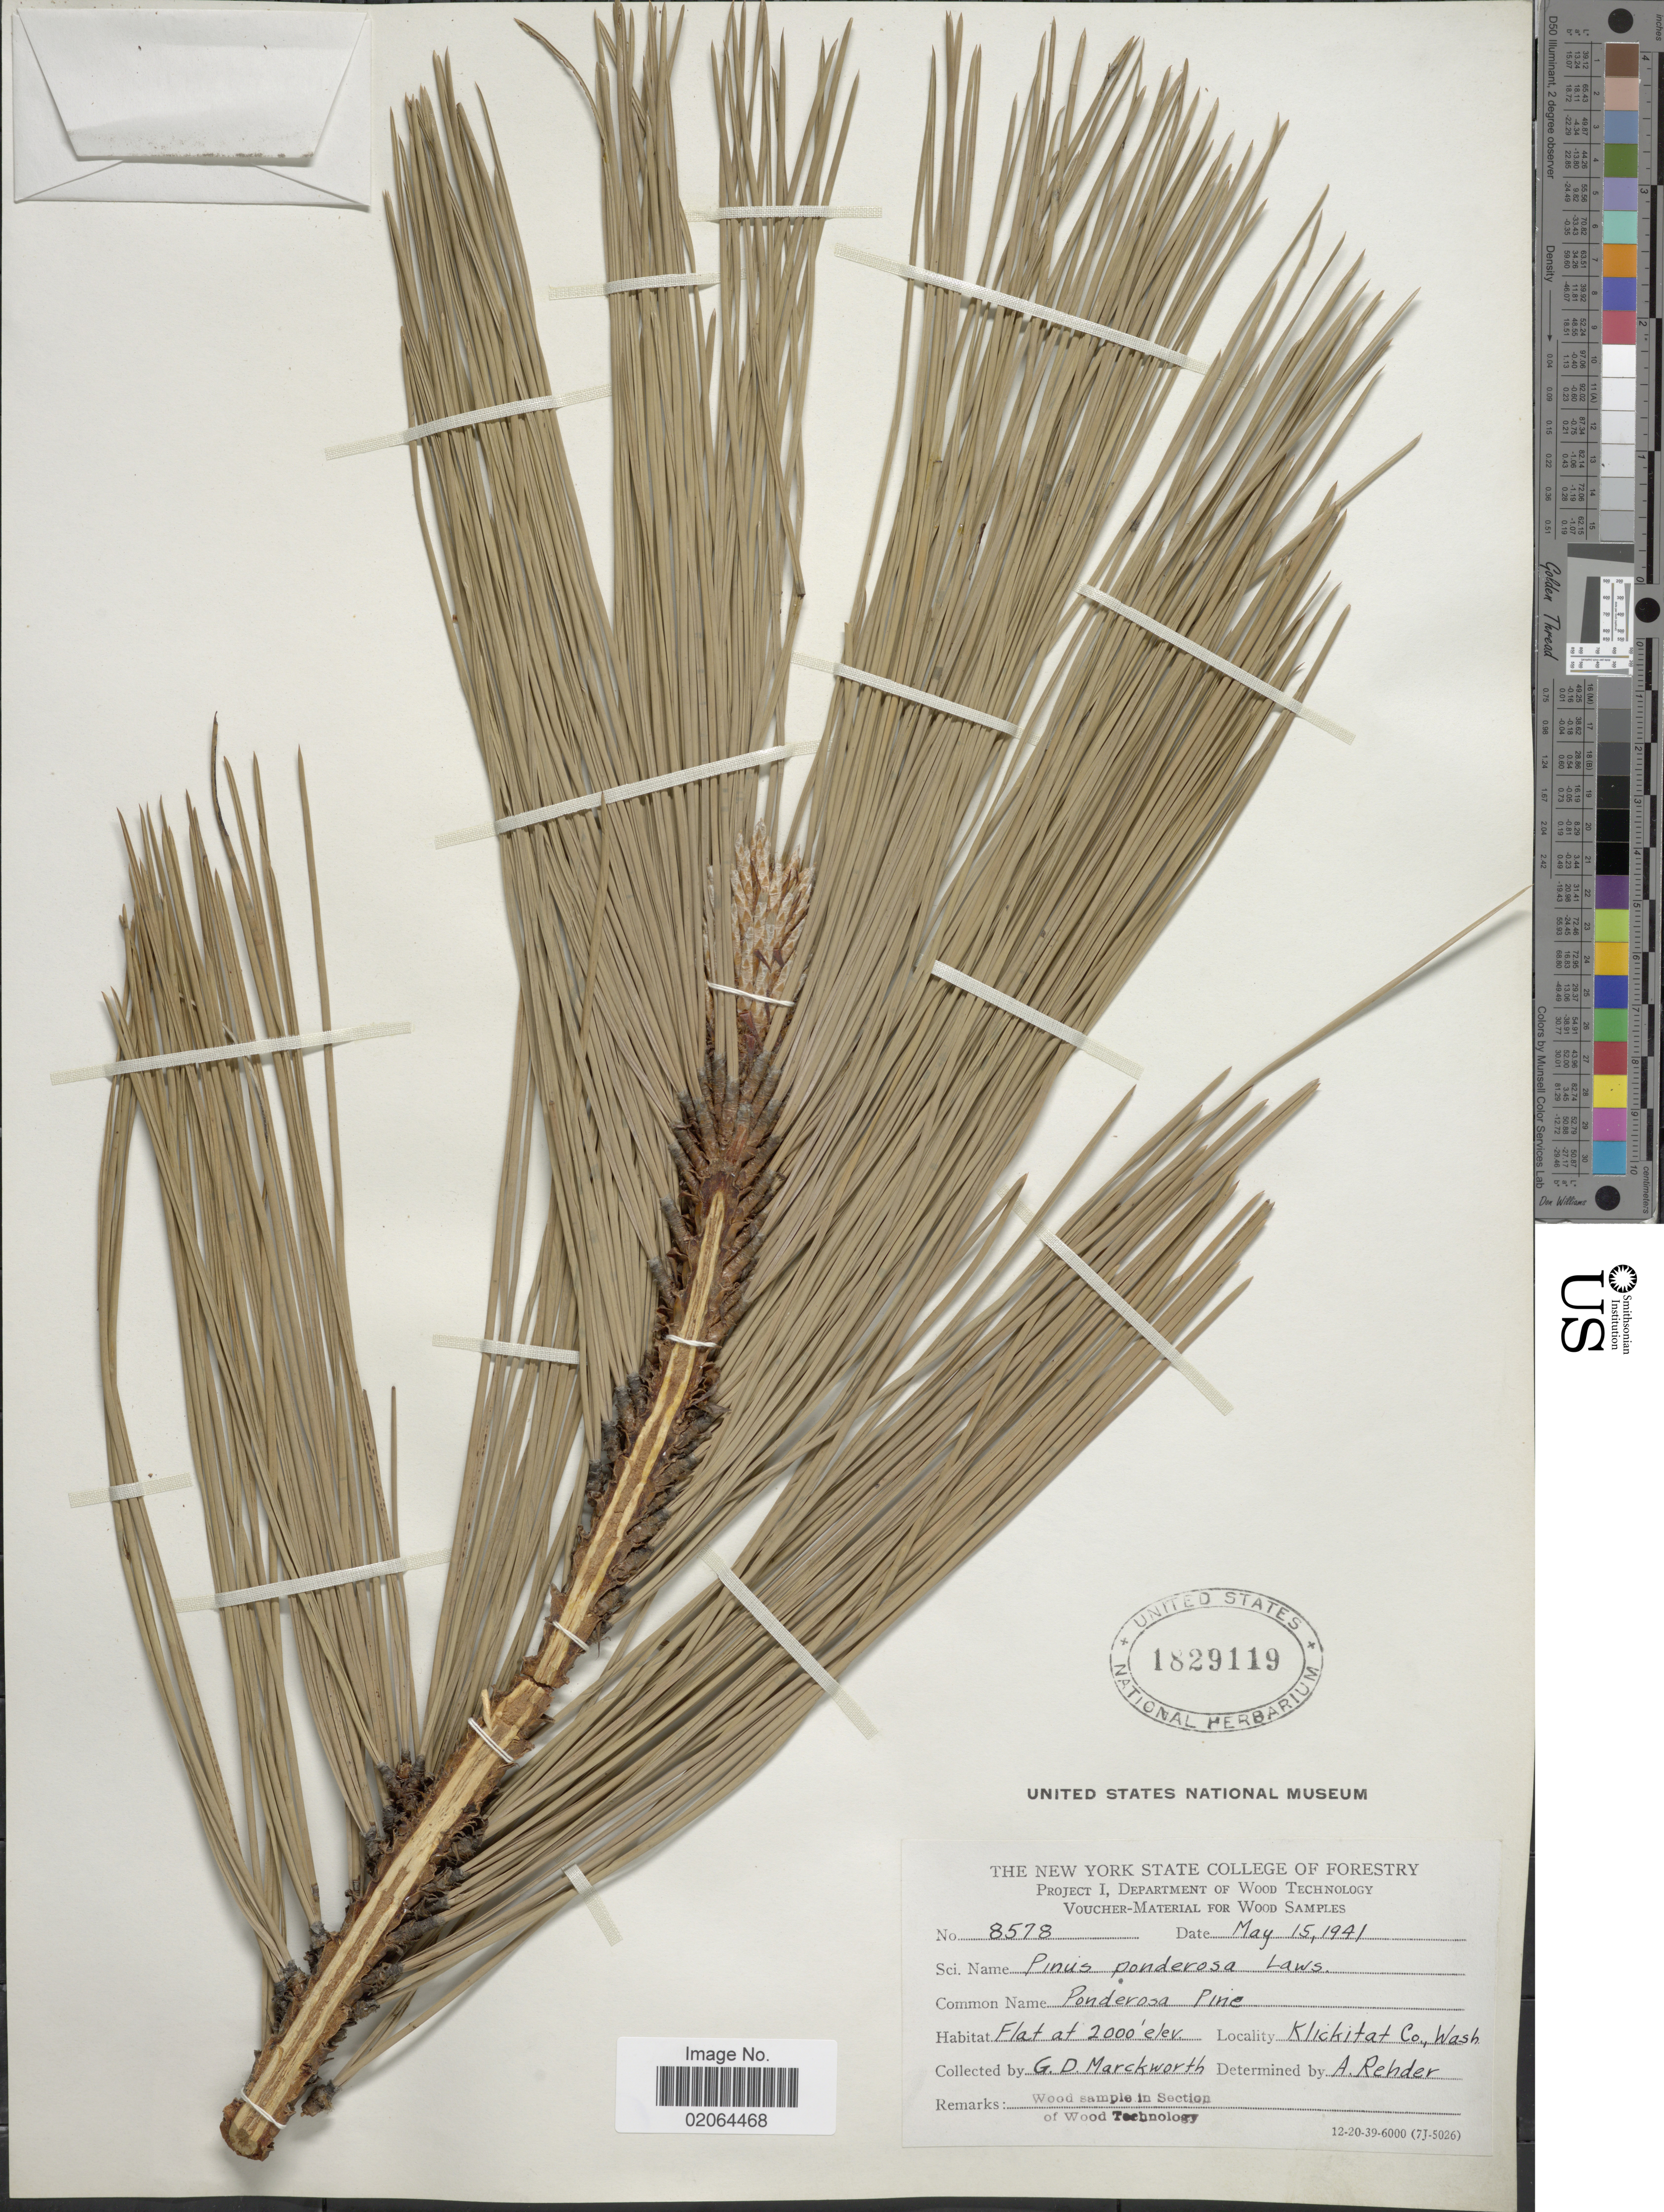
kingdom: Plantae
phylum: Tracheophyta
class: Pinopsida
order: Pinales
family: Pinaceae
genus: Pinus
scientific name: Pinus ponderosa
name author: Douglas ex C. Lawson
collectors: G. Marckworth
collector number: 8578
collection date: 1941-05-15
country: United States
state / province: Washington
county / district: Klickitat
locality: Klickitat Co, Wash.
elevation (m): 610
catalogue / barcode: US 1829119